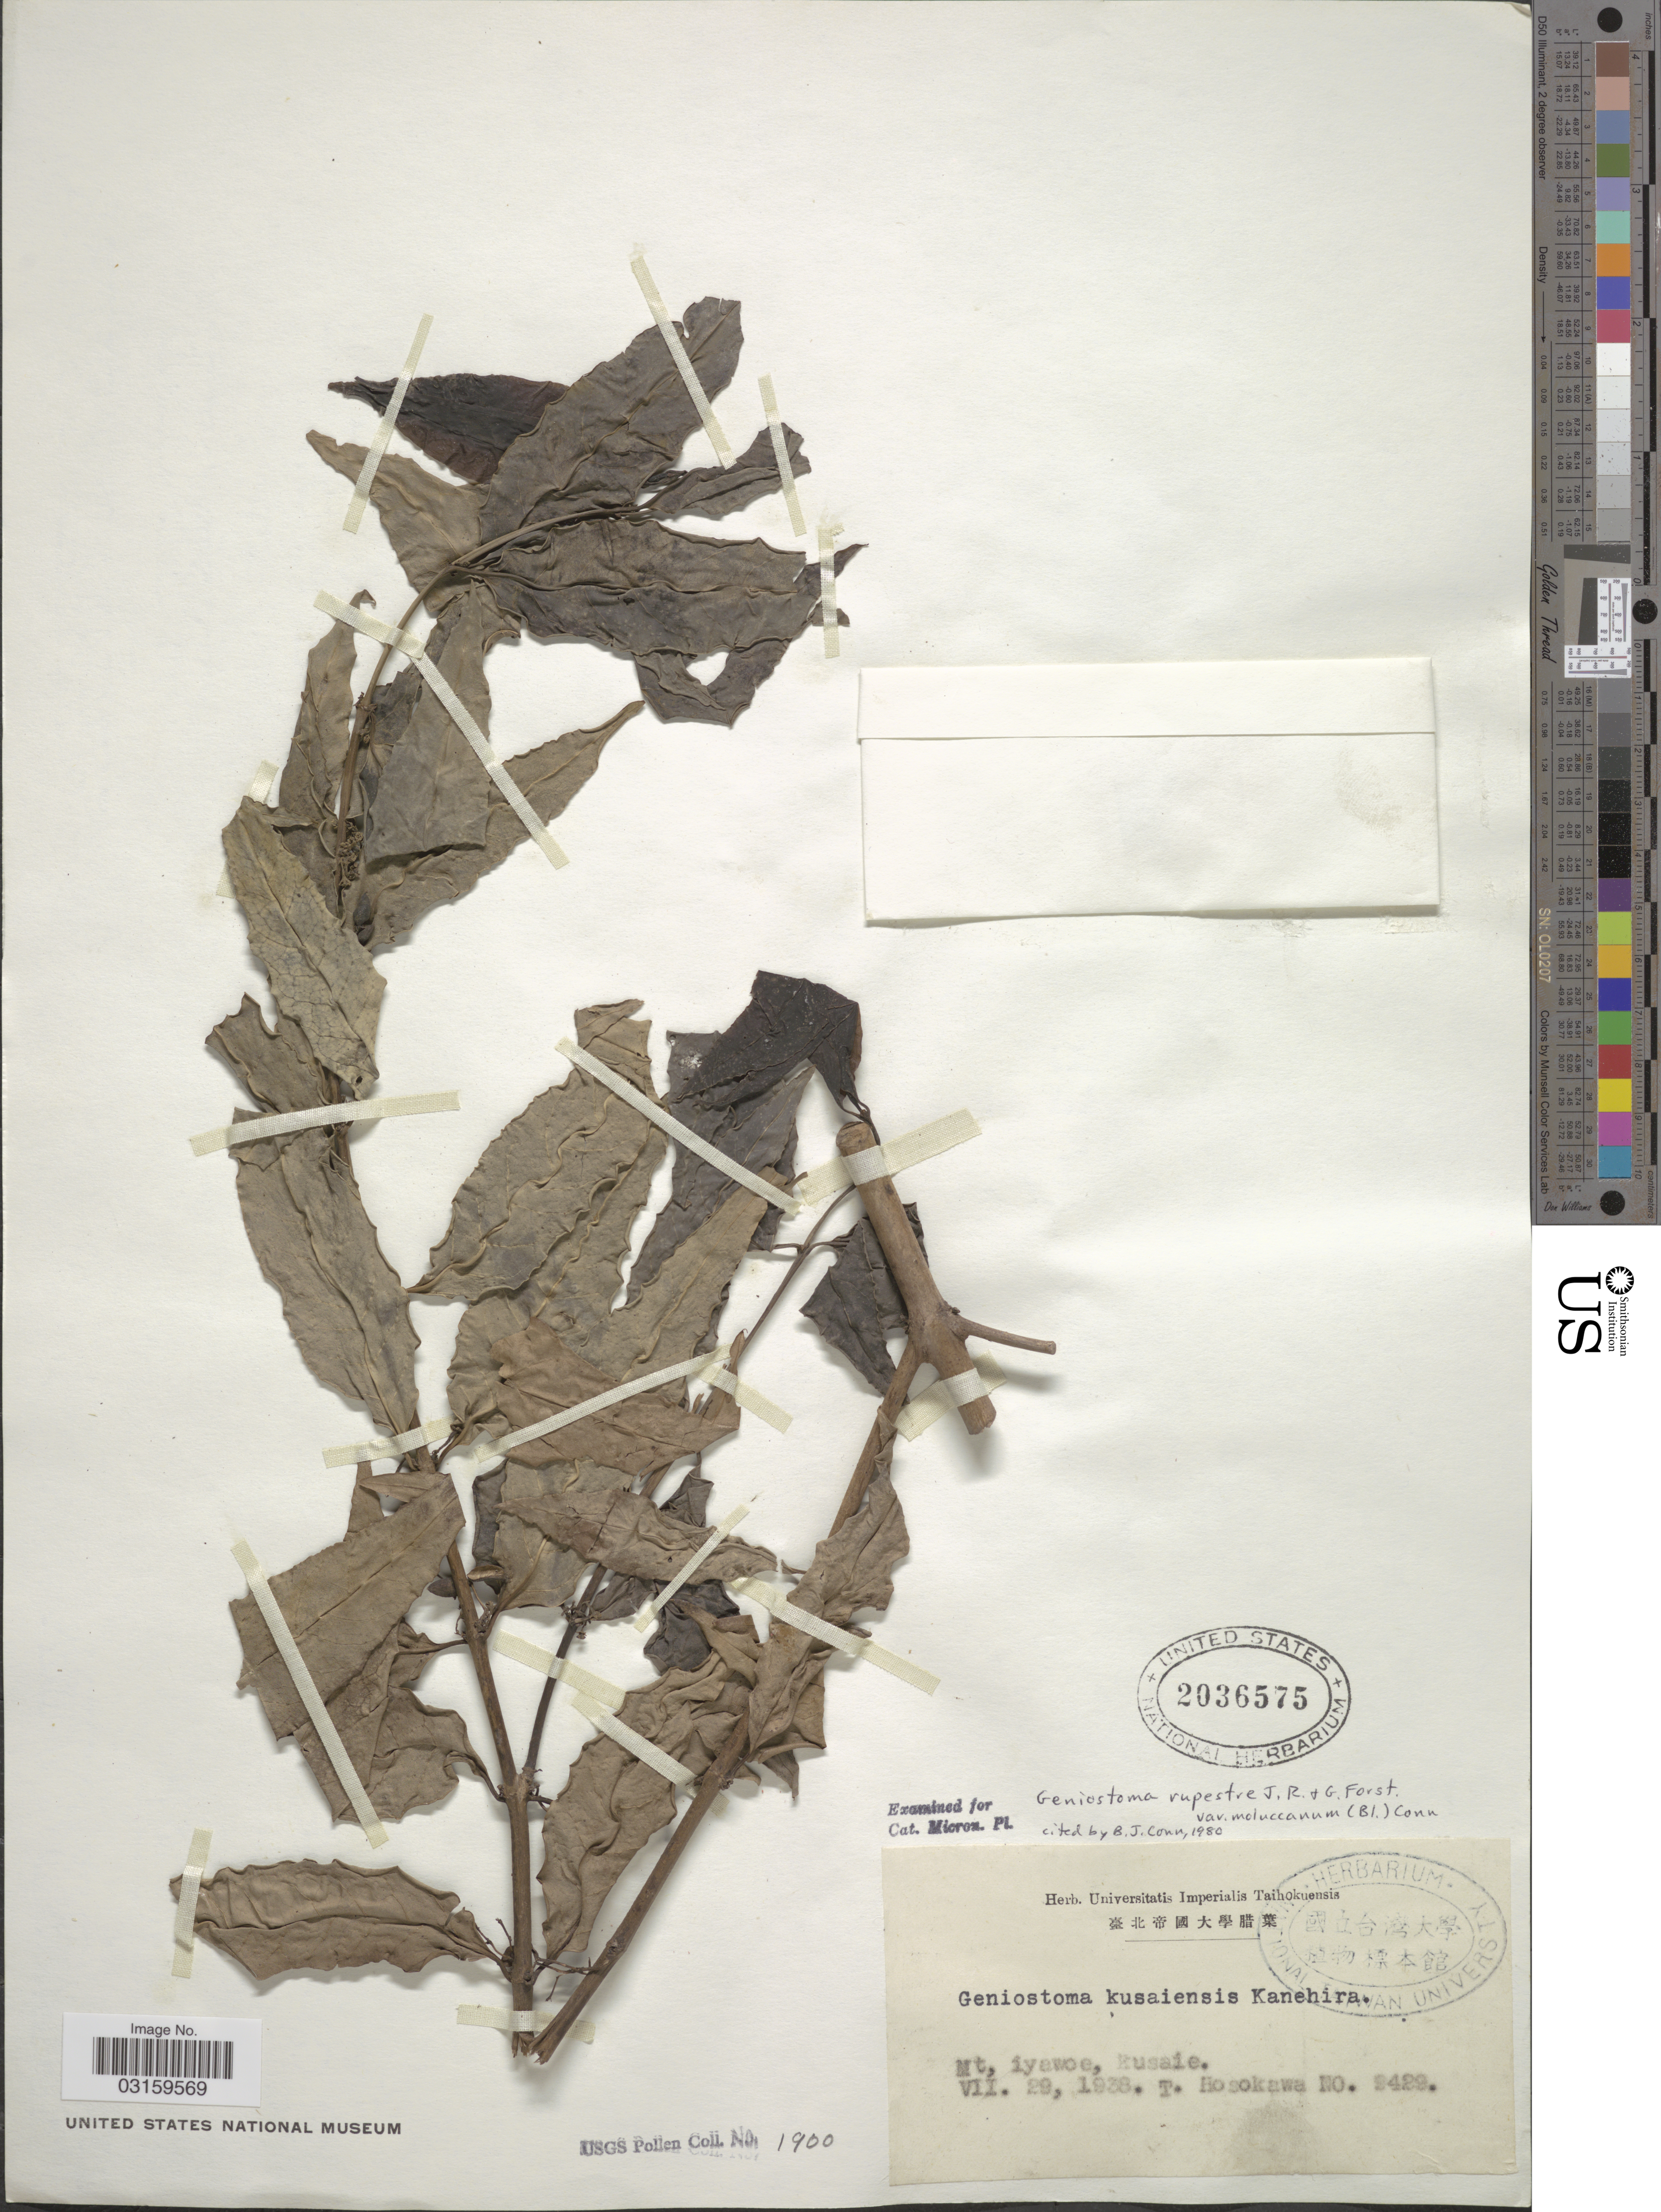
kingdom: Plantae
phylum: Tracheophyta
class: Magnoliopsida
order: Gentianales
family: Loganiaceae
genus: Geniostoma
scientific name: Geniostoma rupestre var. moluccanum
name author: (Blume) B.J. Conn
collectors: T. Hosokawa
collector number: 2429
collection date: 1938-07-29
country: Micronesia, Federated States of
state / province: Kosrae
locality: Mt, iyawoe, Kusaie.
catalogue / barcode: US 2036575